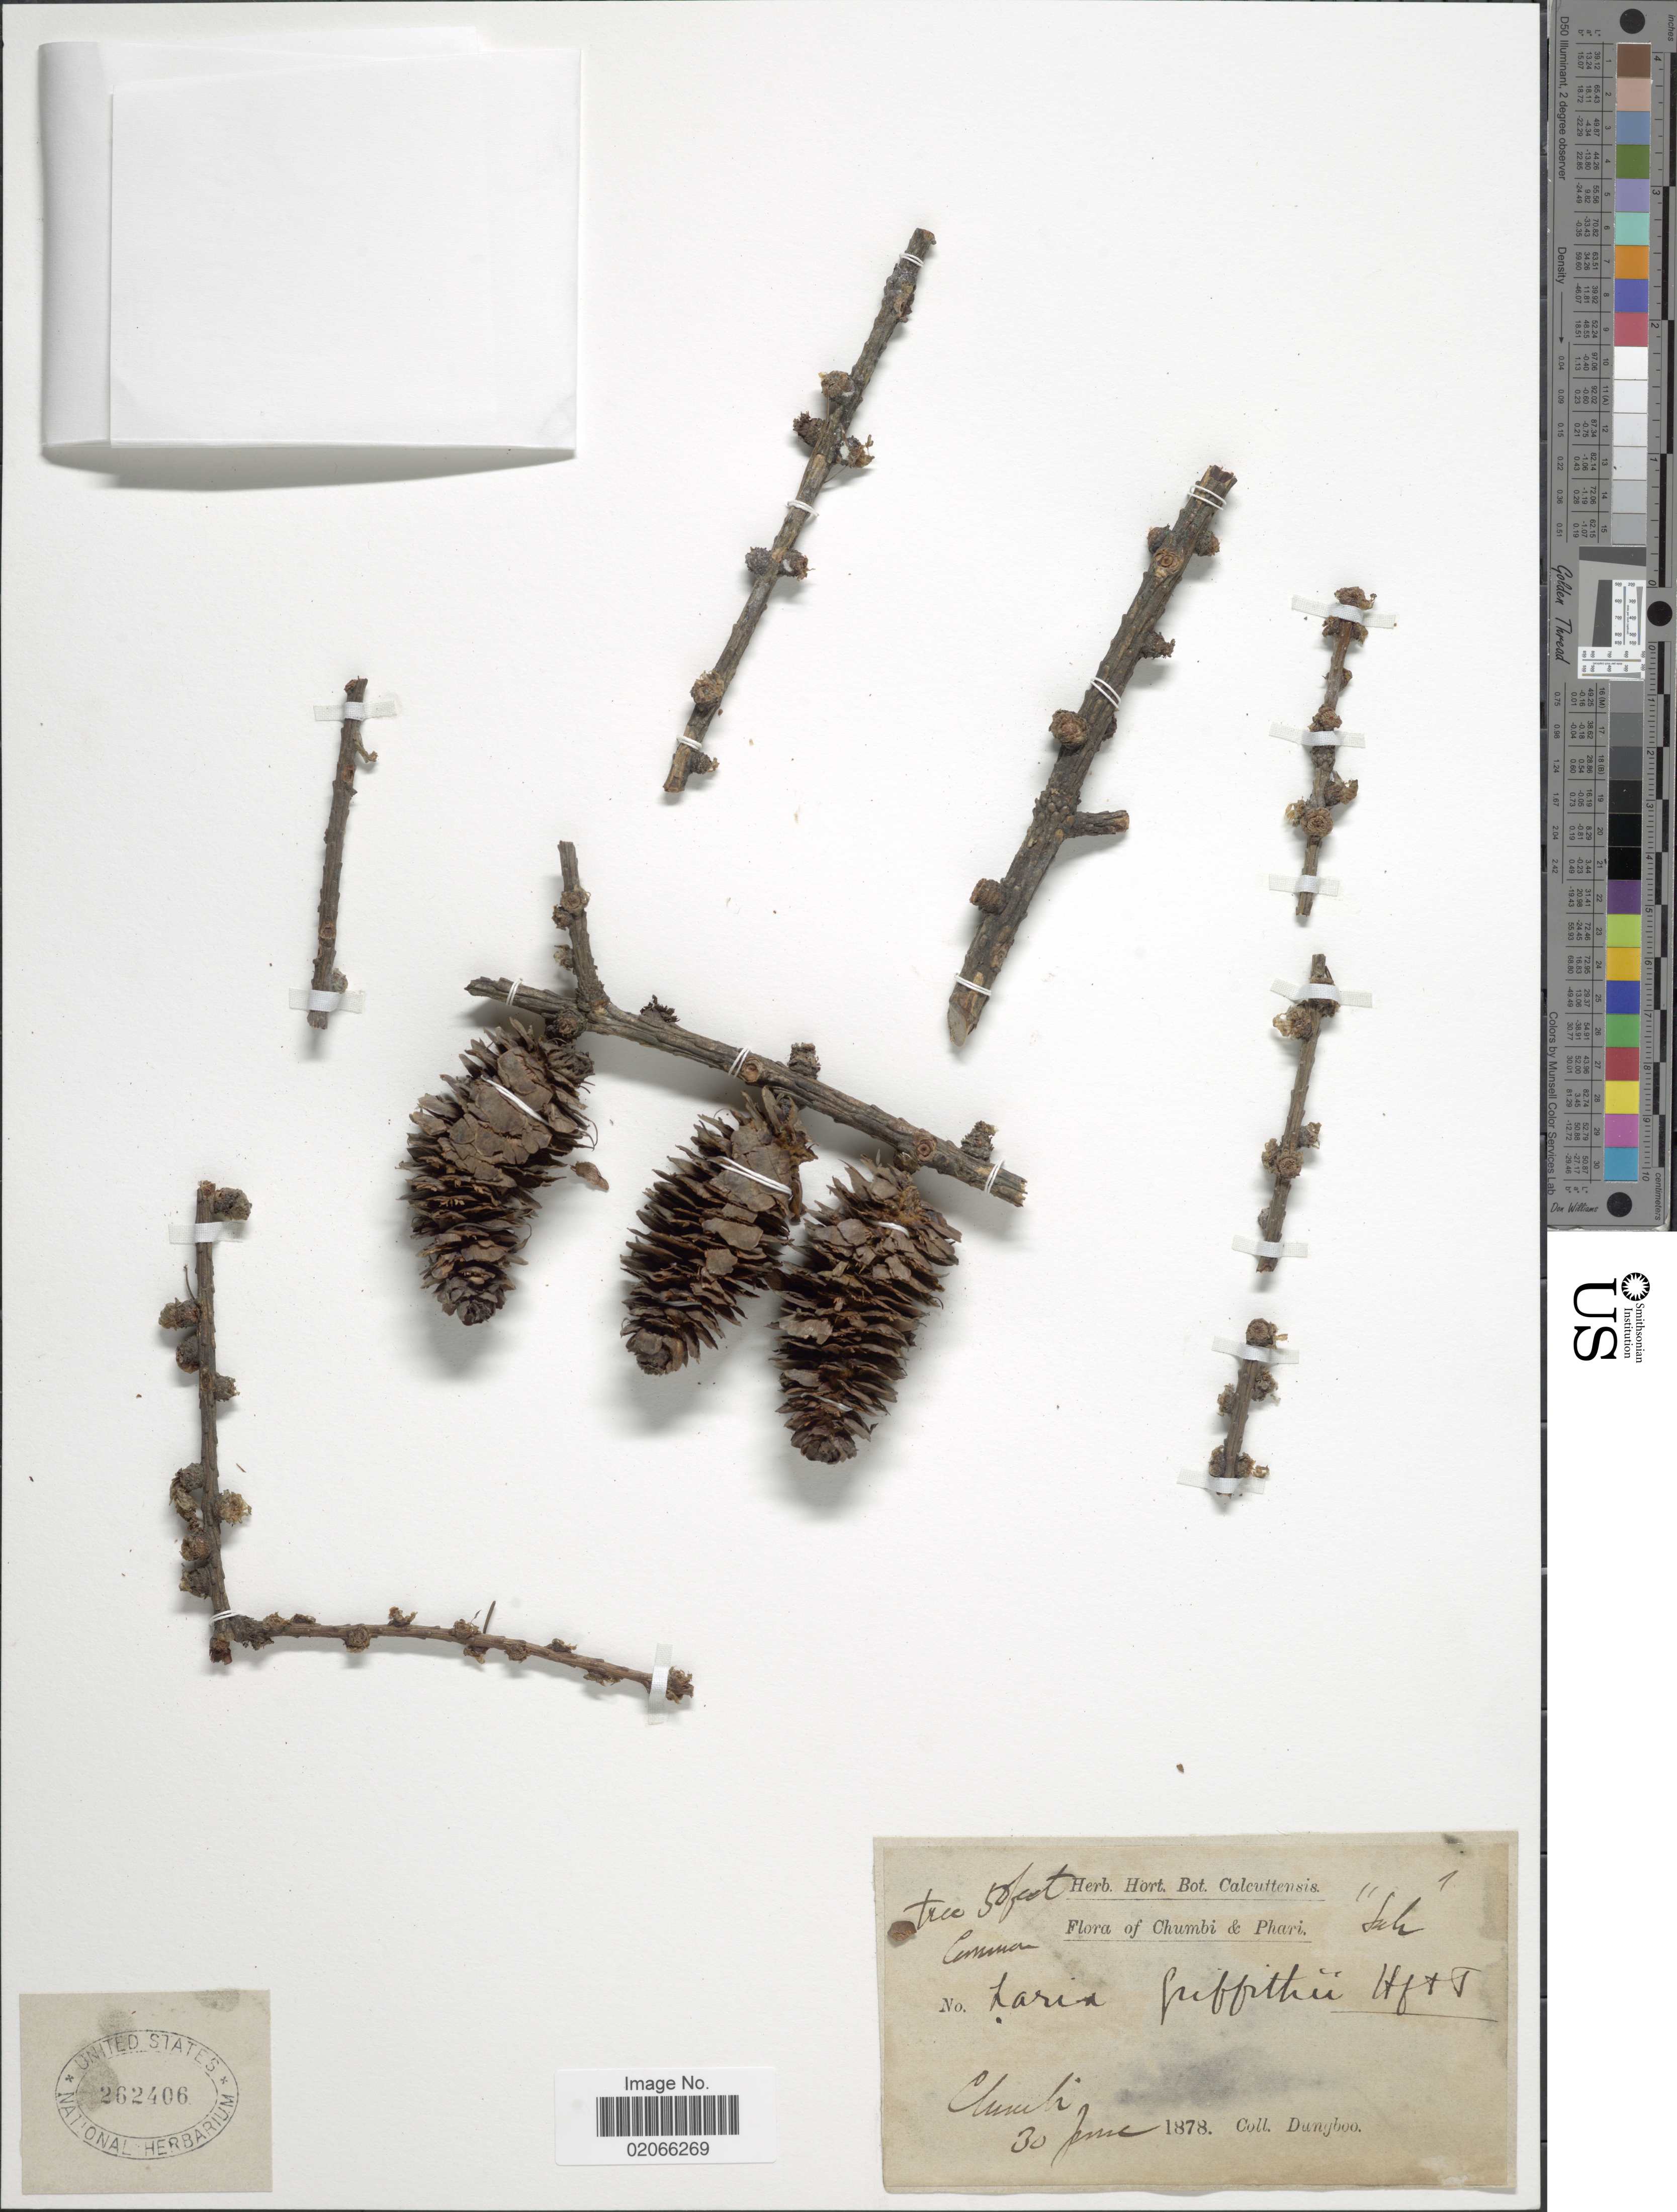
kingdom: Plantae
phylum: Tracheophyta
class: Pinopsida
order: Pinales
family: Pinaceae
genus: Larix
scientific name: Larix griffithii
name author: Hook. f.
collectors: Dungboo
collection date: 1878-06-30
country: China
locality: Chumbi & Phari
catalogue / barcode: US 262406